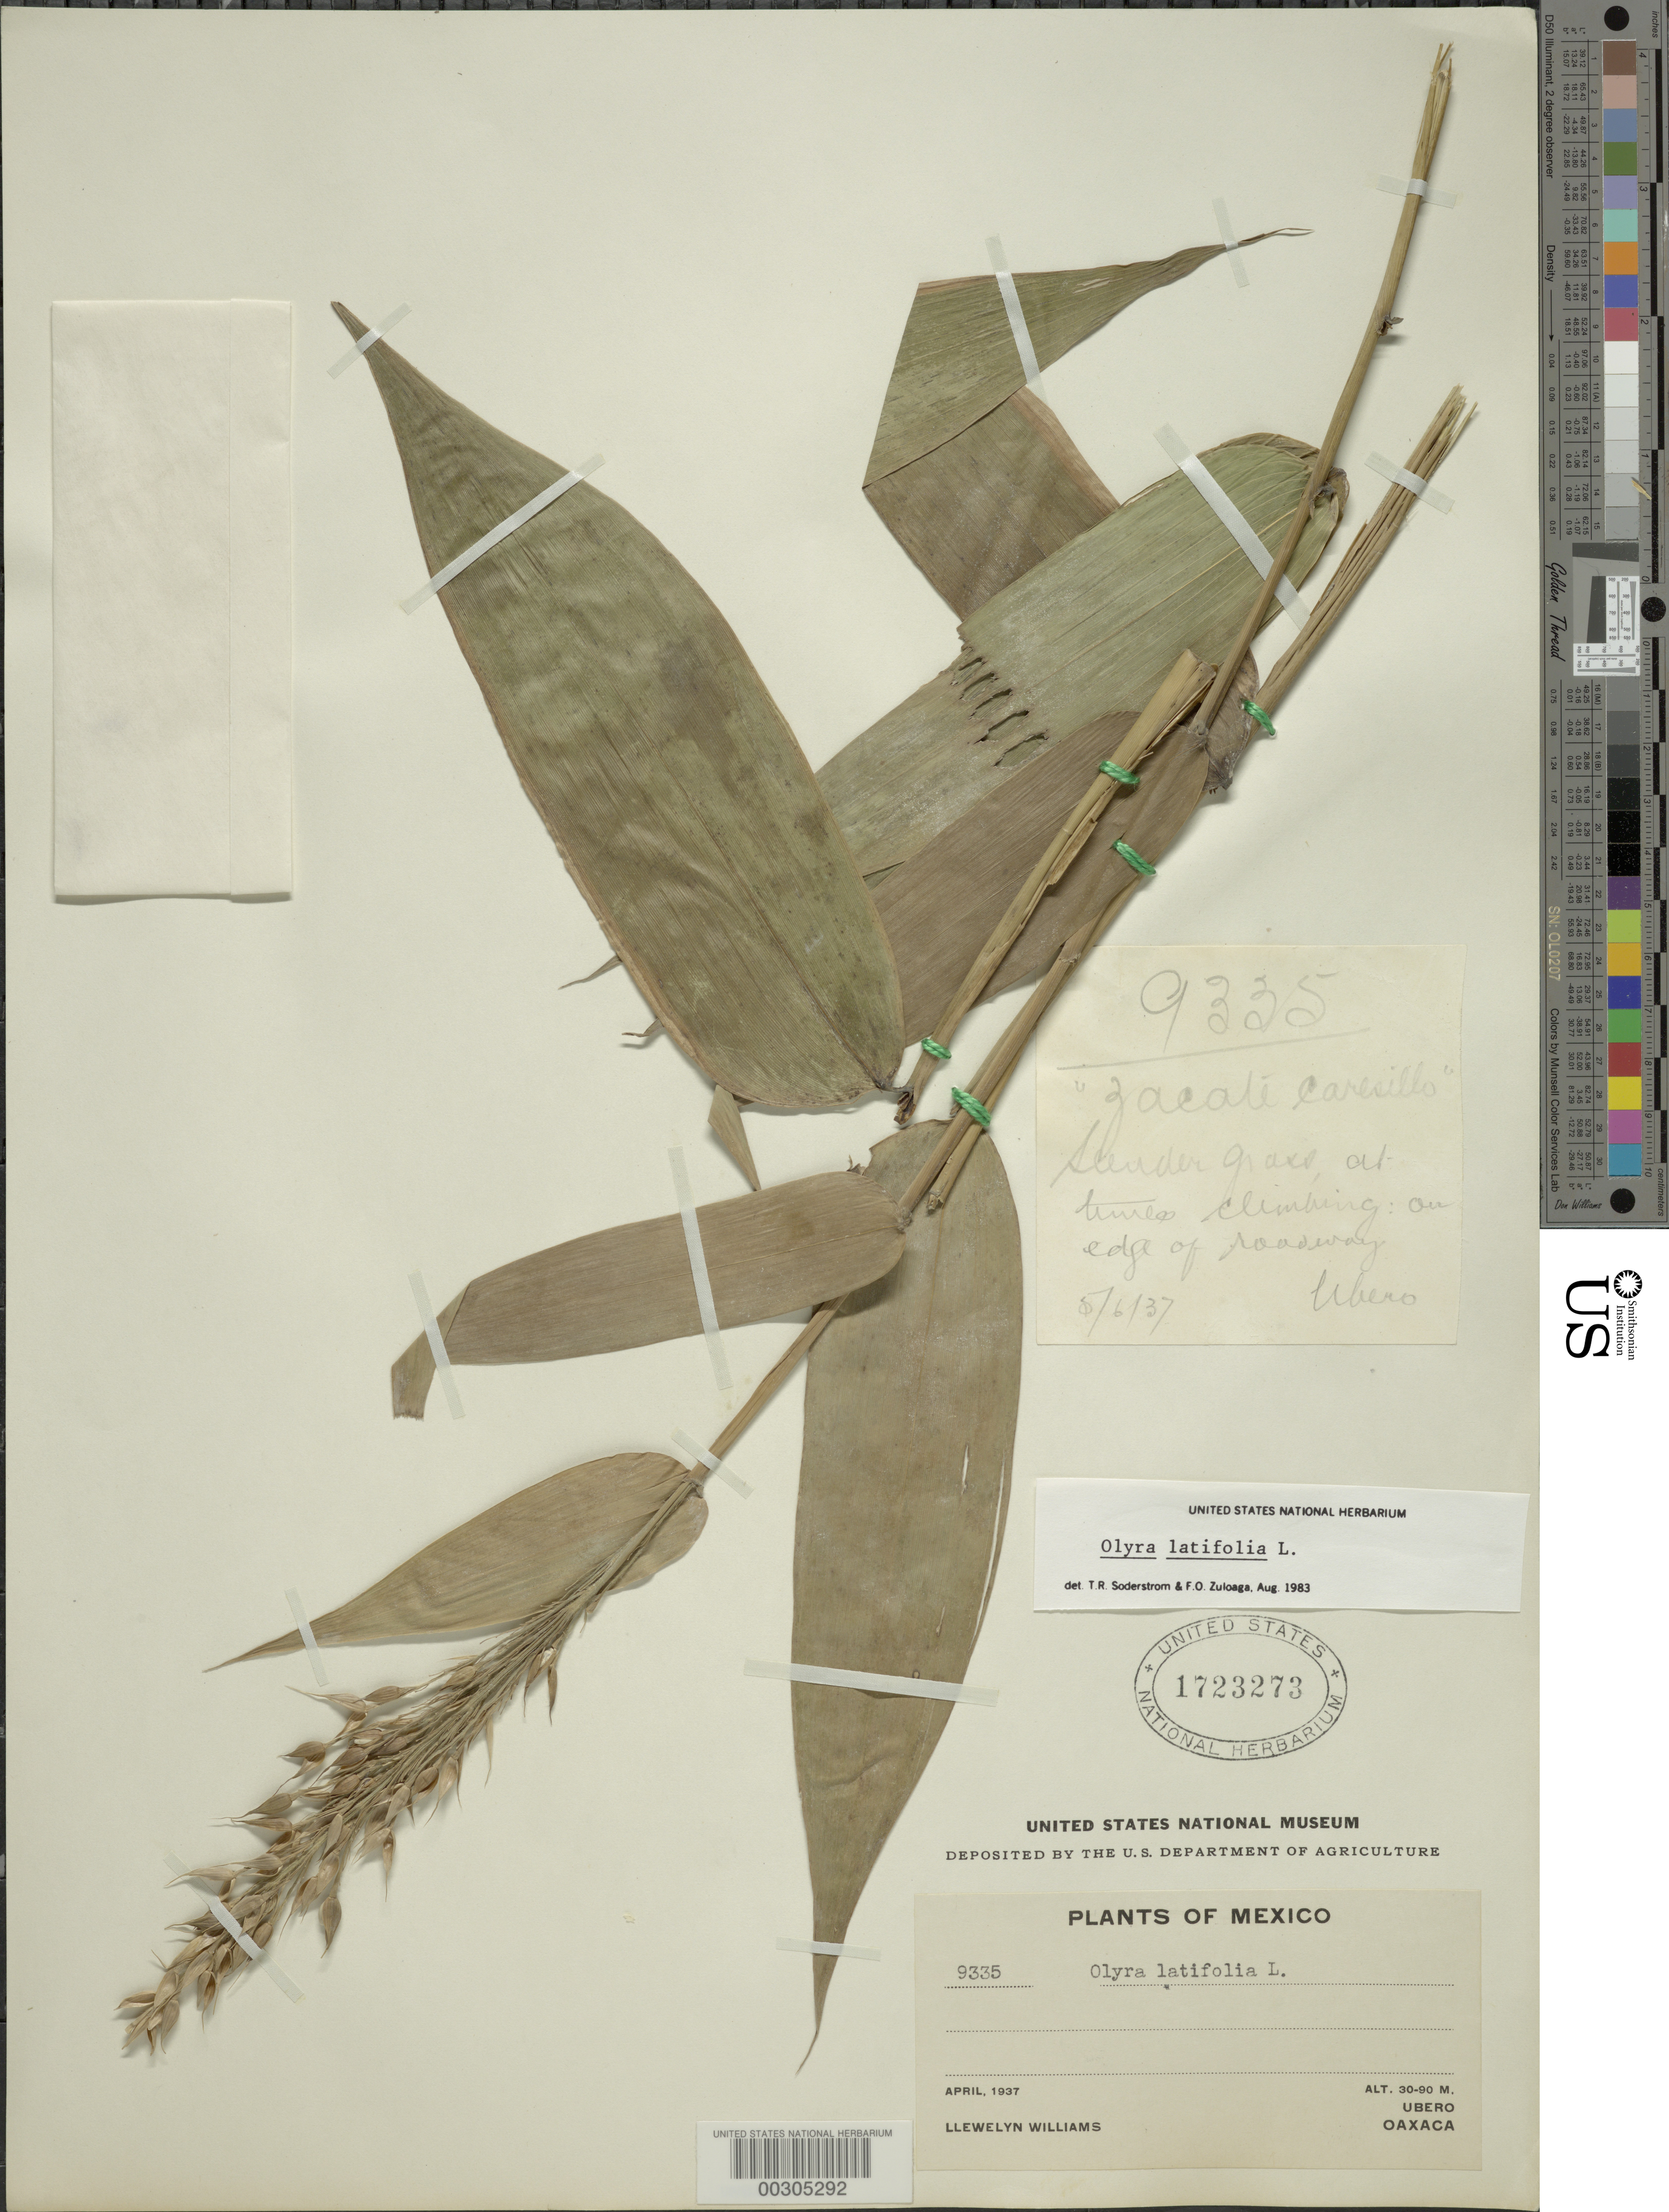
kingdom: Plantae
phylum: Tracheophyta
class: Liliopsida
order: Poales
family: Poaceae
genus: Olyra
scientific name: Olyra latifolia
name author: L.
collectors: Ll. Williams & A. H. Alston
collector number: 9335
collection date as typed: Apr 1937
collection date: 1937-04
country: Mexico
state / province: Oaxaca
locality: Ubero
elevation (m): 30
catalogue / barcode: US 1723273